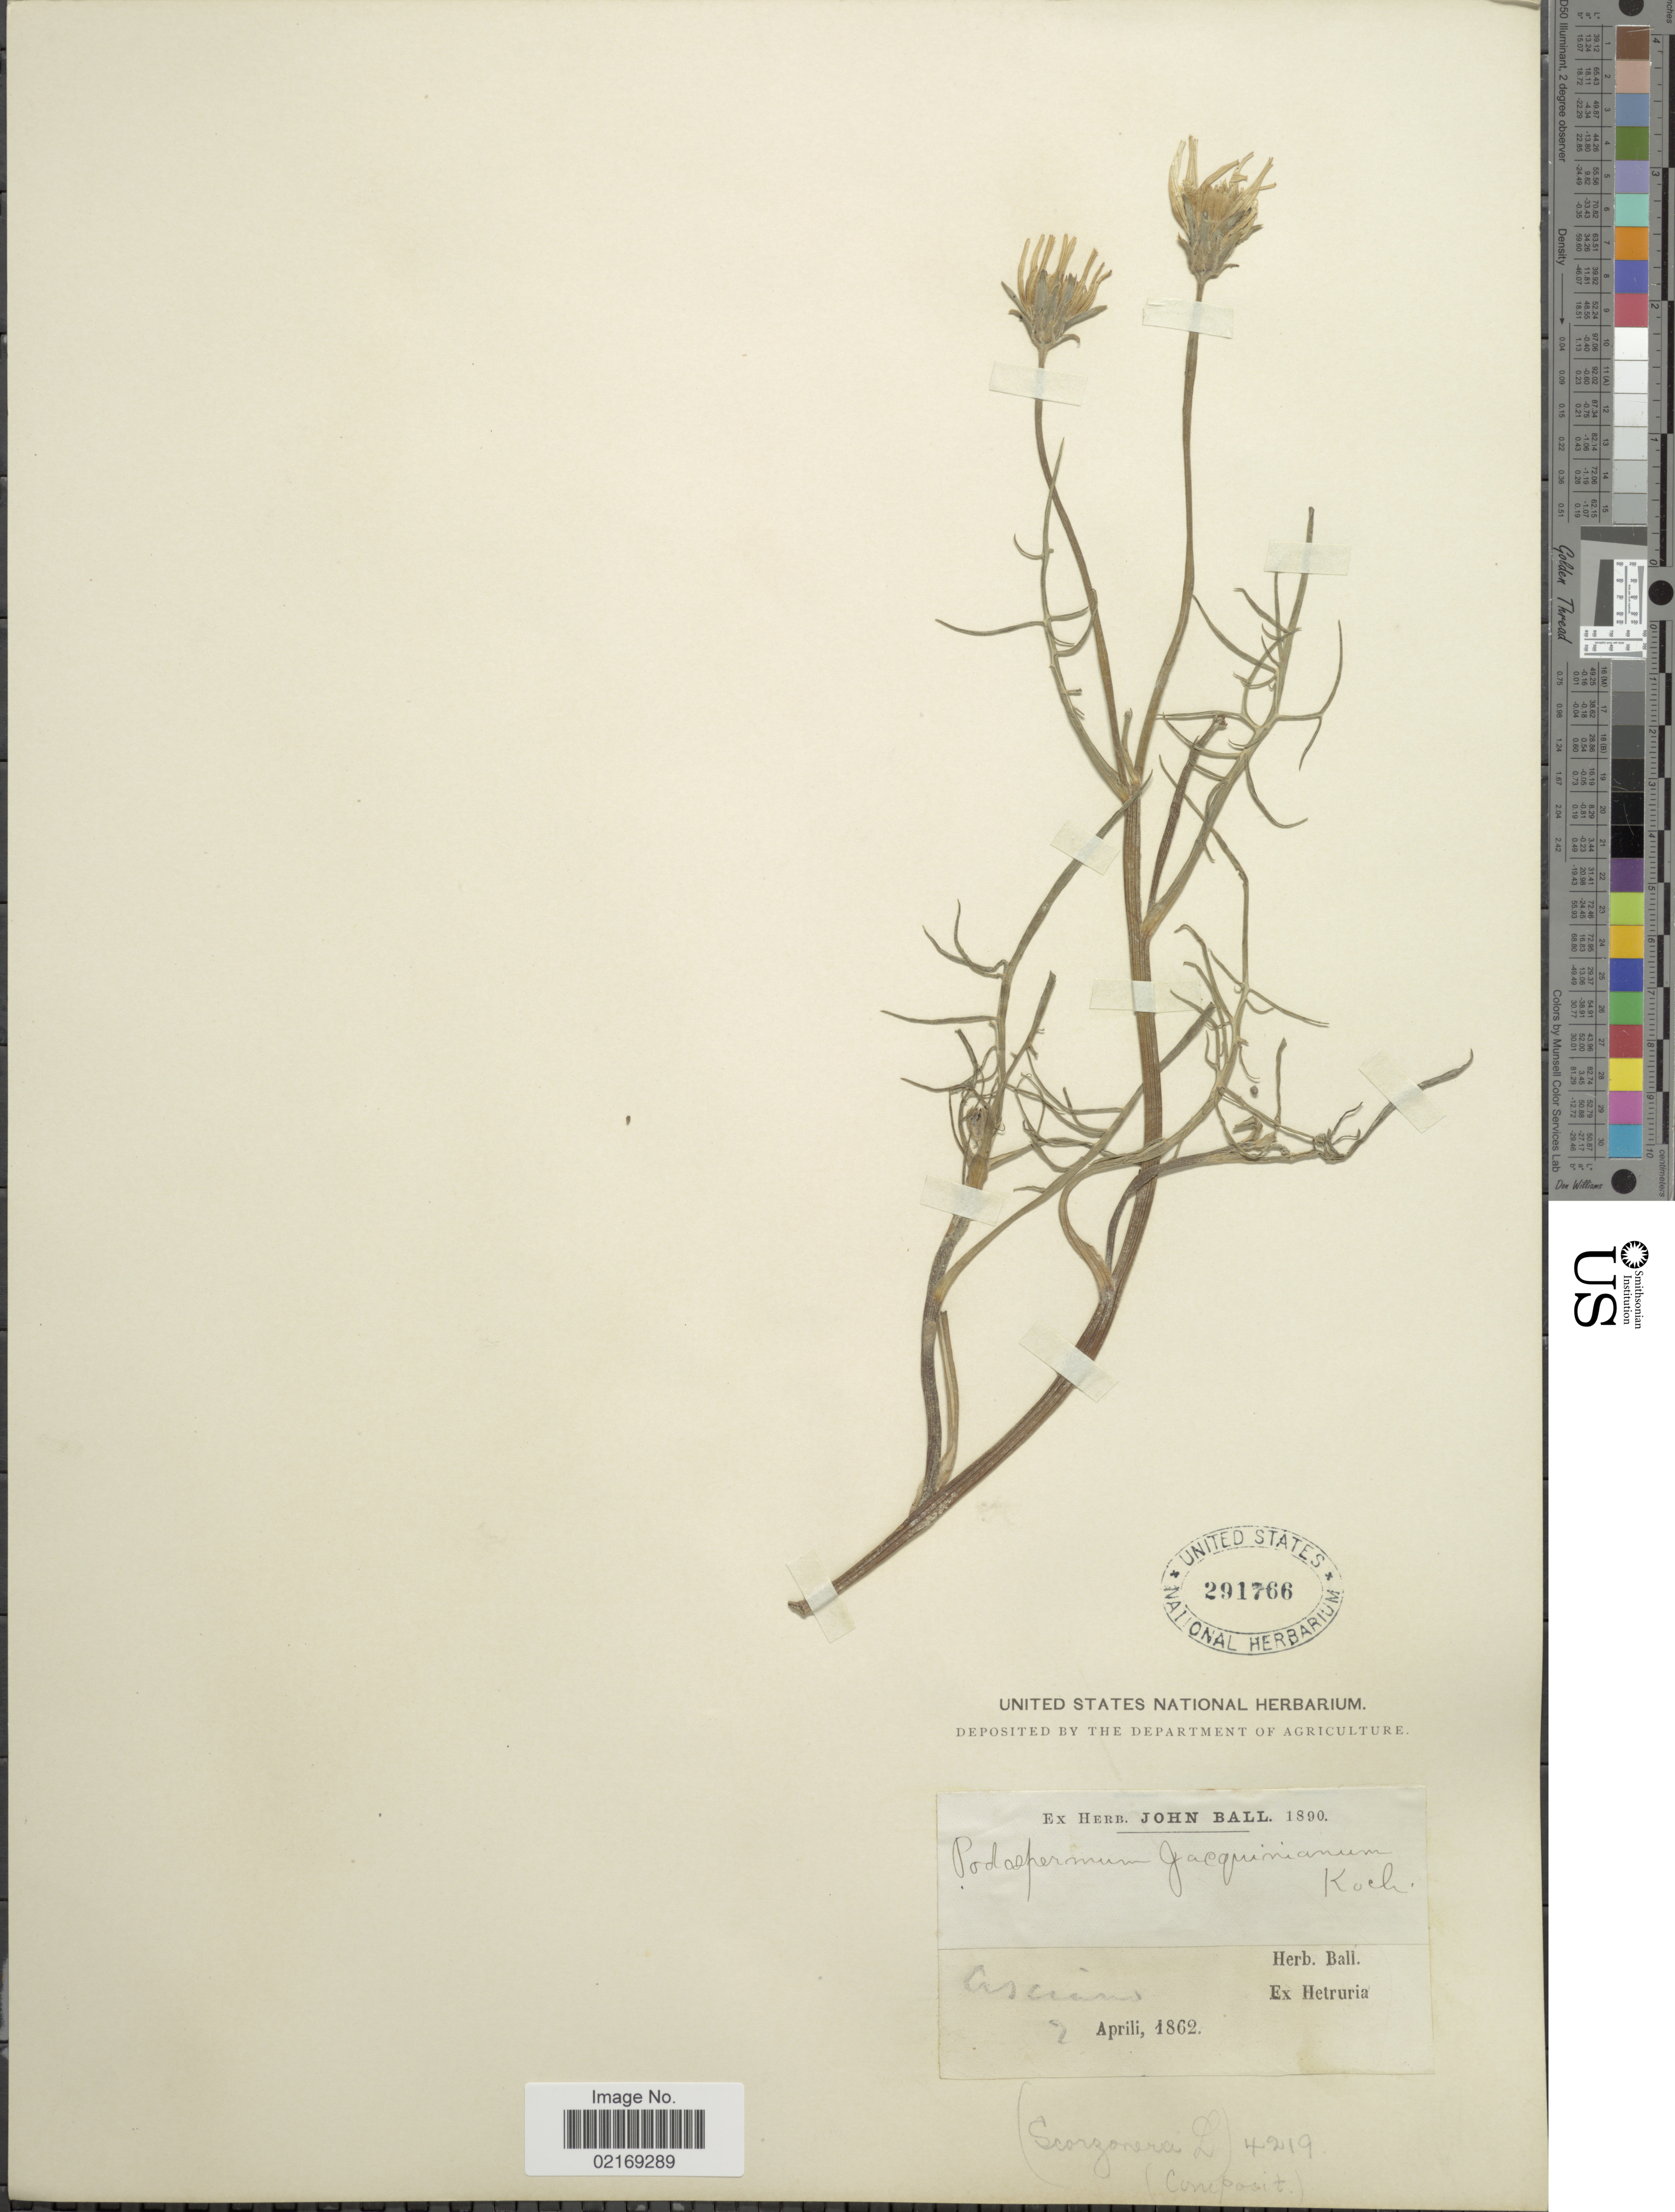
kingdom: Plantae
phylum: Tracheophyta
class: Magnoliopsida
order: Asterales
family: Asteraceae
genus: Podospermum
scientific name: Podospermum canum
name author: C.A. Mey.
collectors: ex herb. John Ball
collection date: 1862-04-02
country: Italy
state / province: Tuscany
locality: Ex Hetruria, Asciano [interpreted].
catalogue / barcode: US 291766